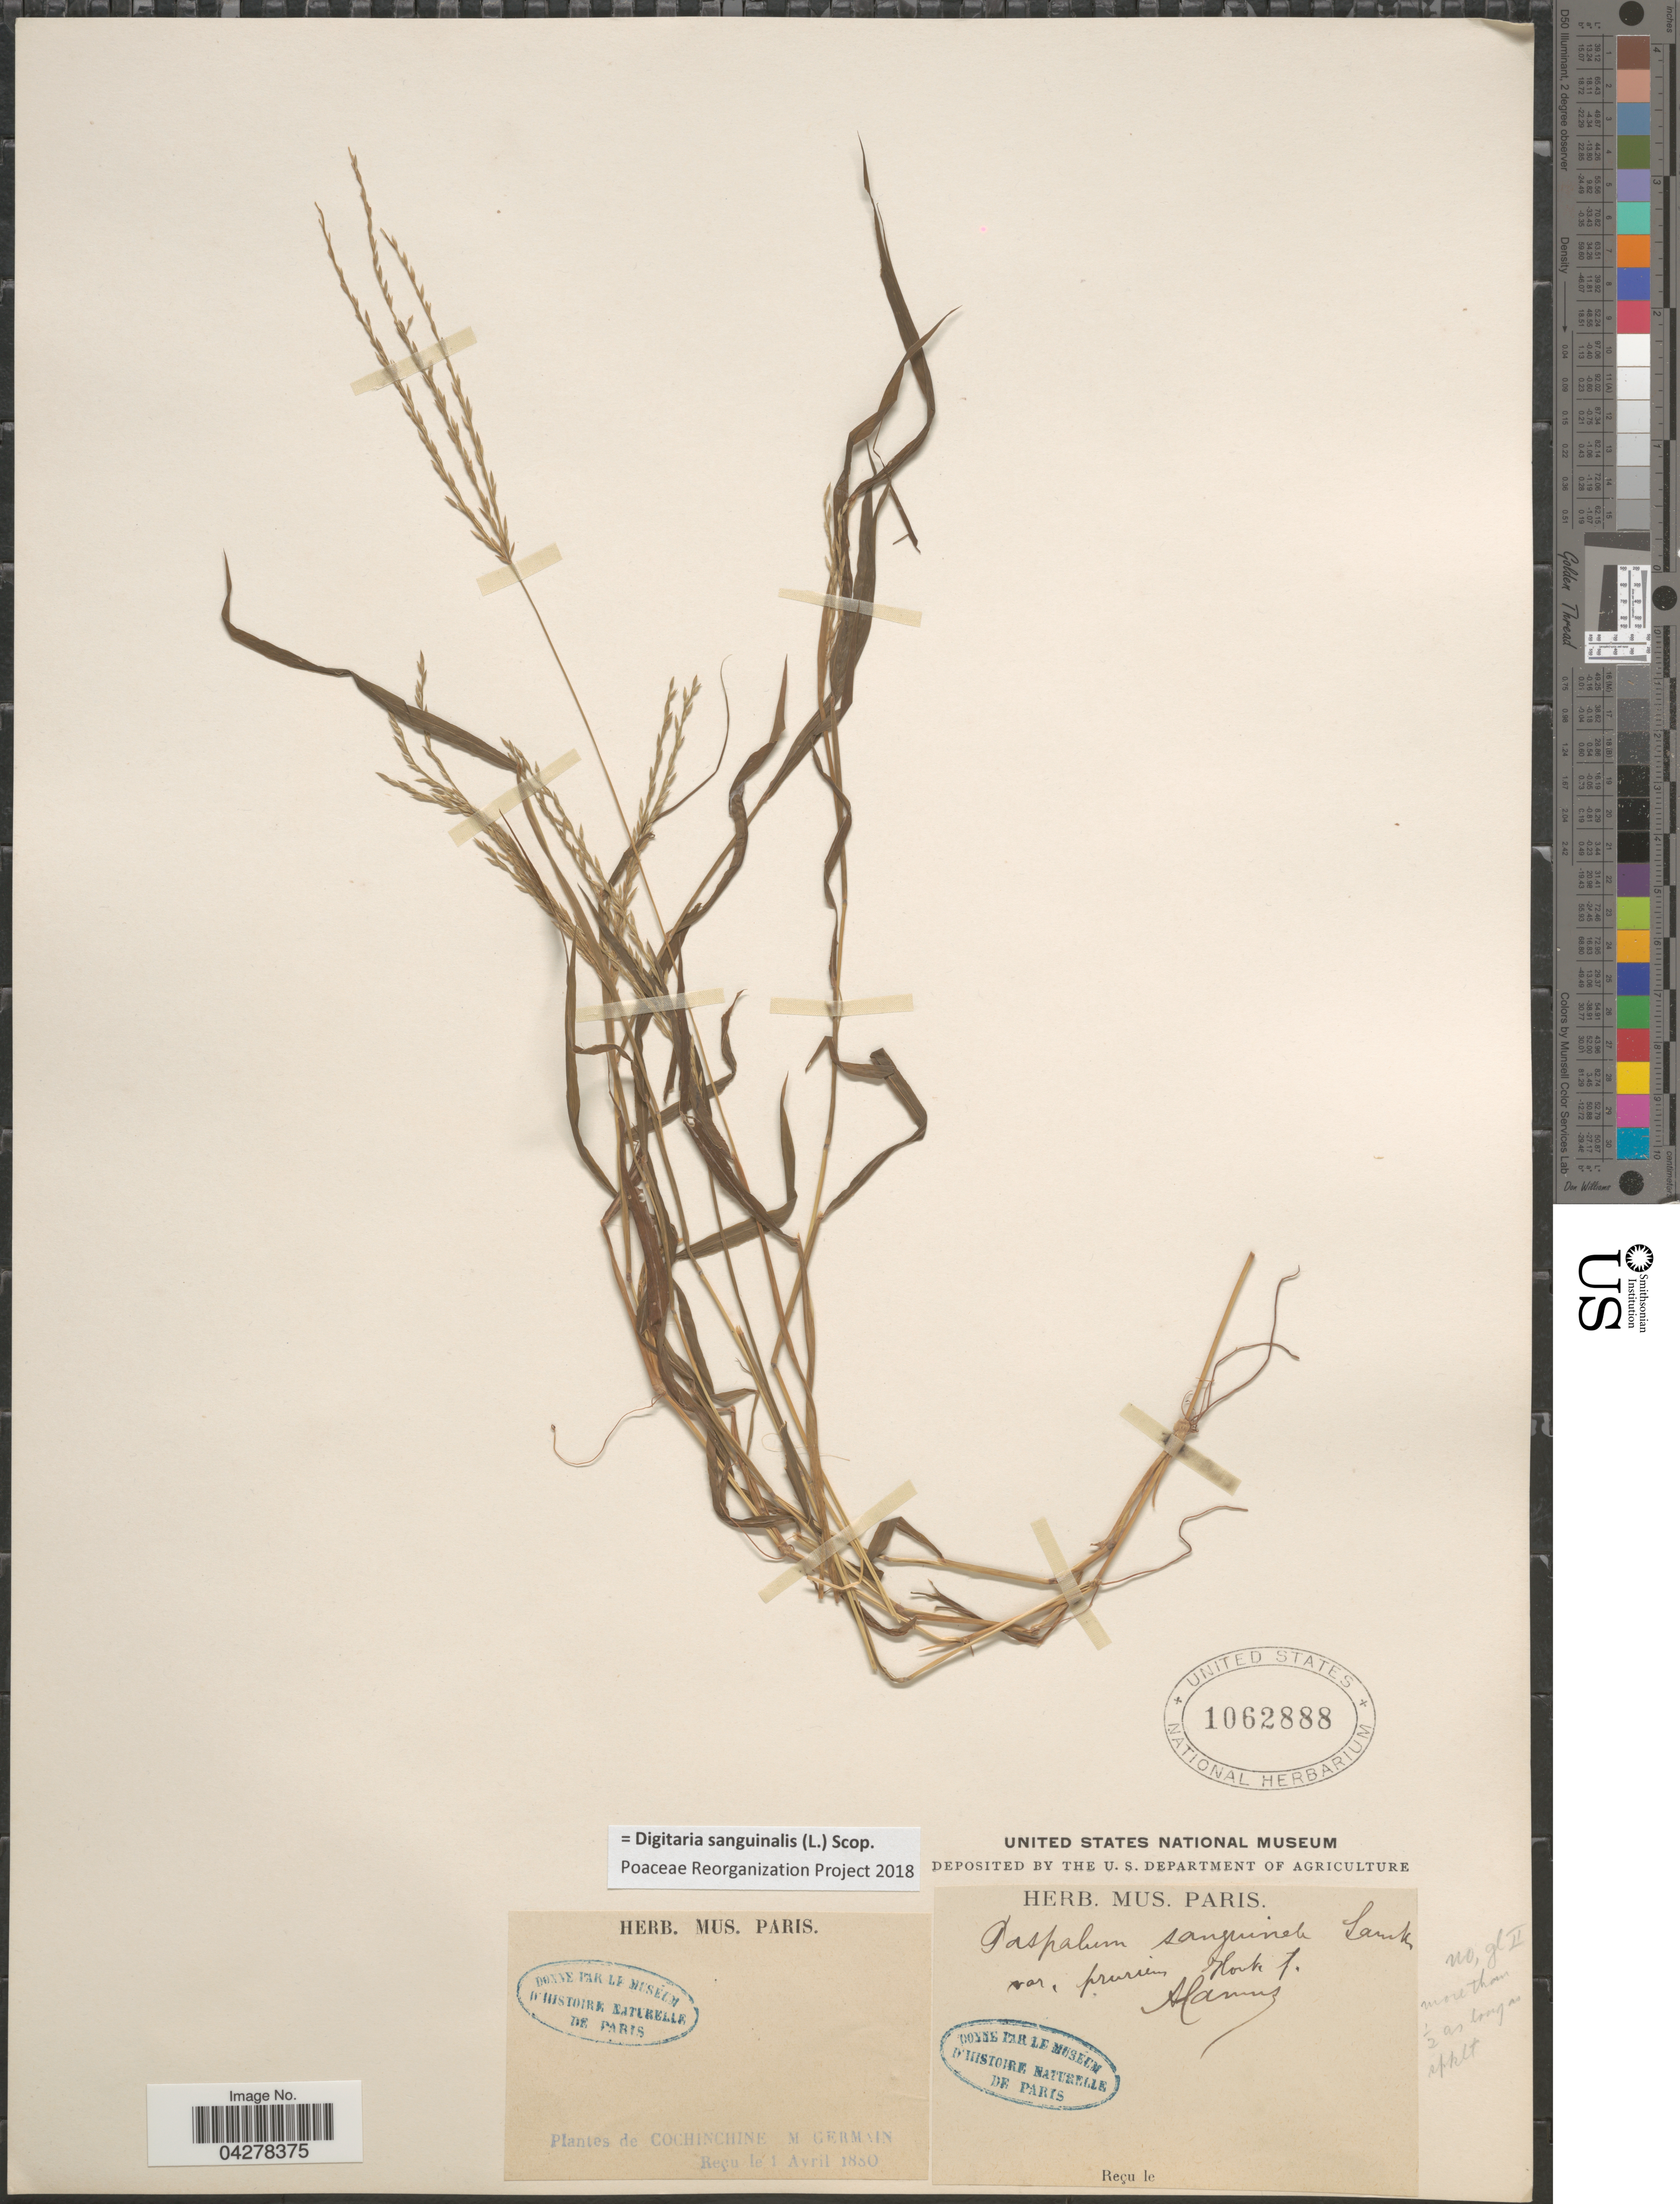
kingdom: Plantae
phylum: Tracheophyta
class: Liliopsida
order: Poales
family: Poaceae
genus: Digitaria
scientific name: Digitaria sanguinalis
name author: (L.) Scop.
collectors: M. Germain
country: Vietnam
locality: Cochinchine.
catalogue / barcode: US 1062888